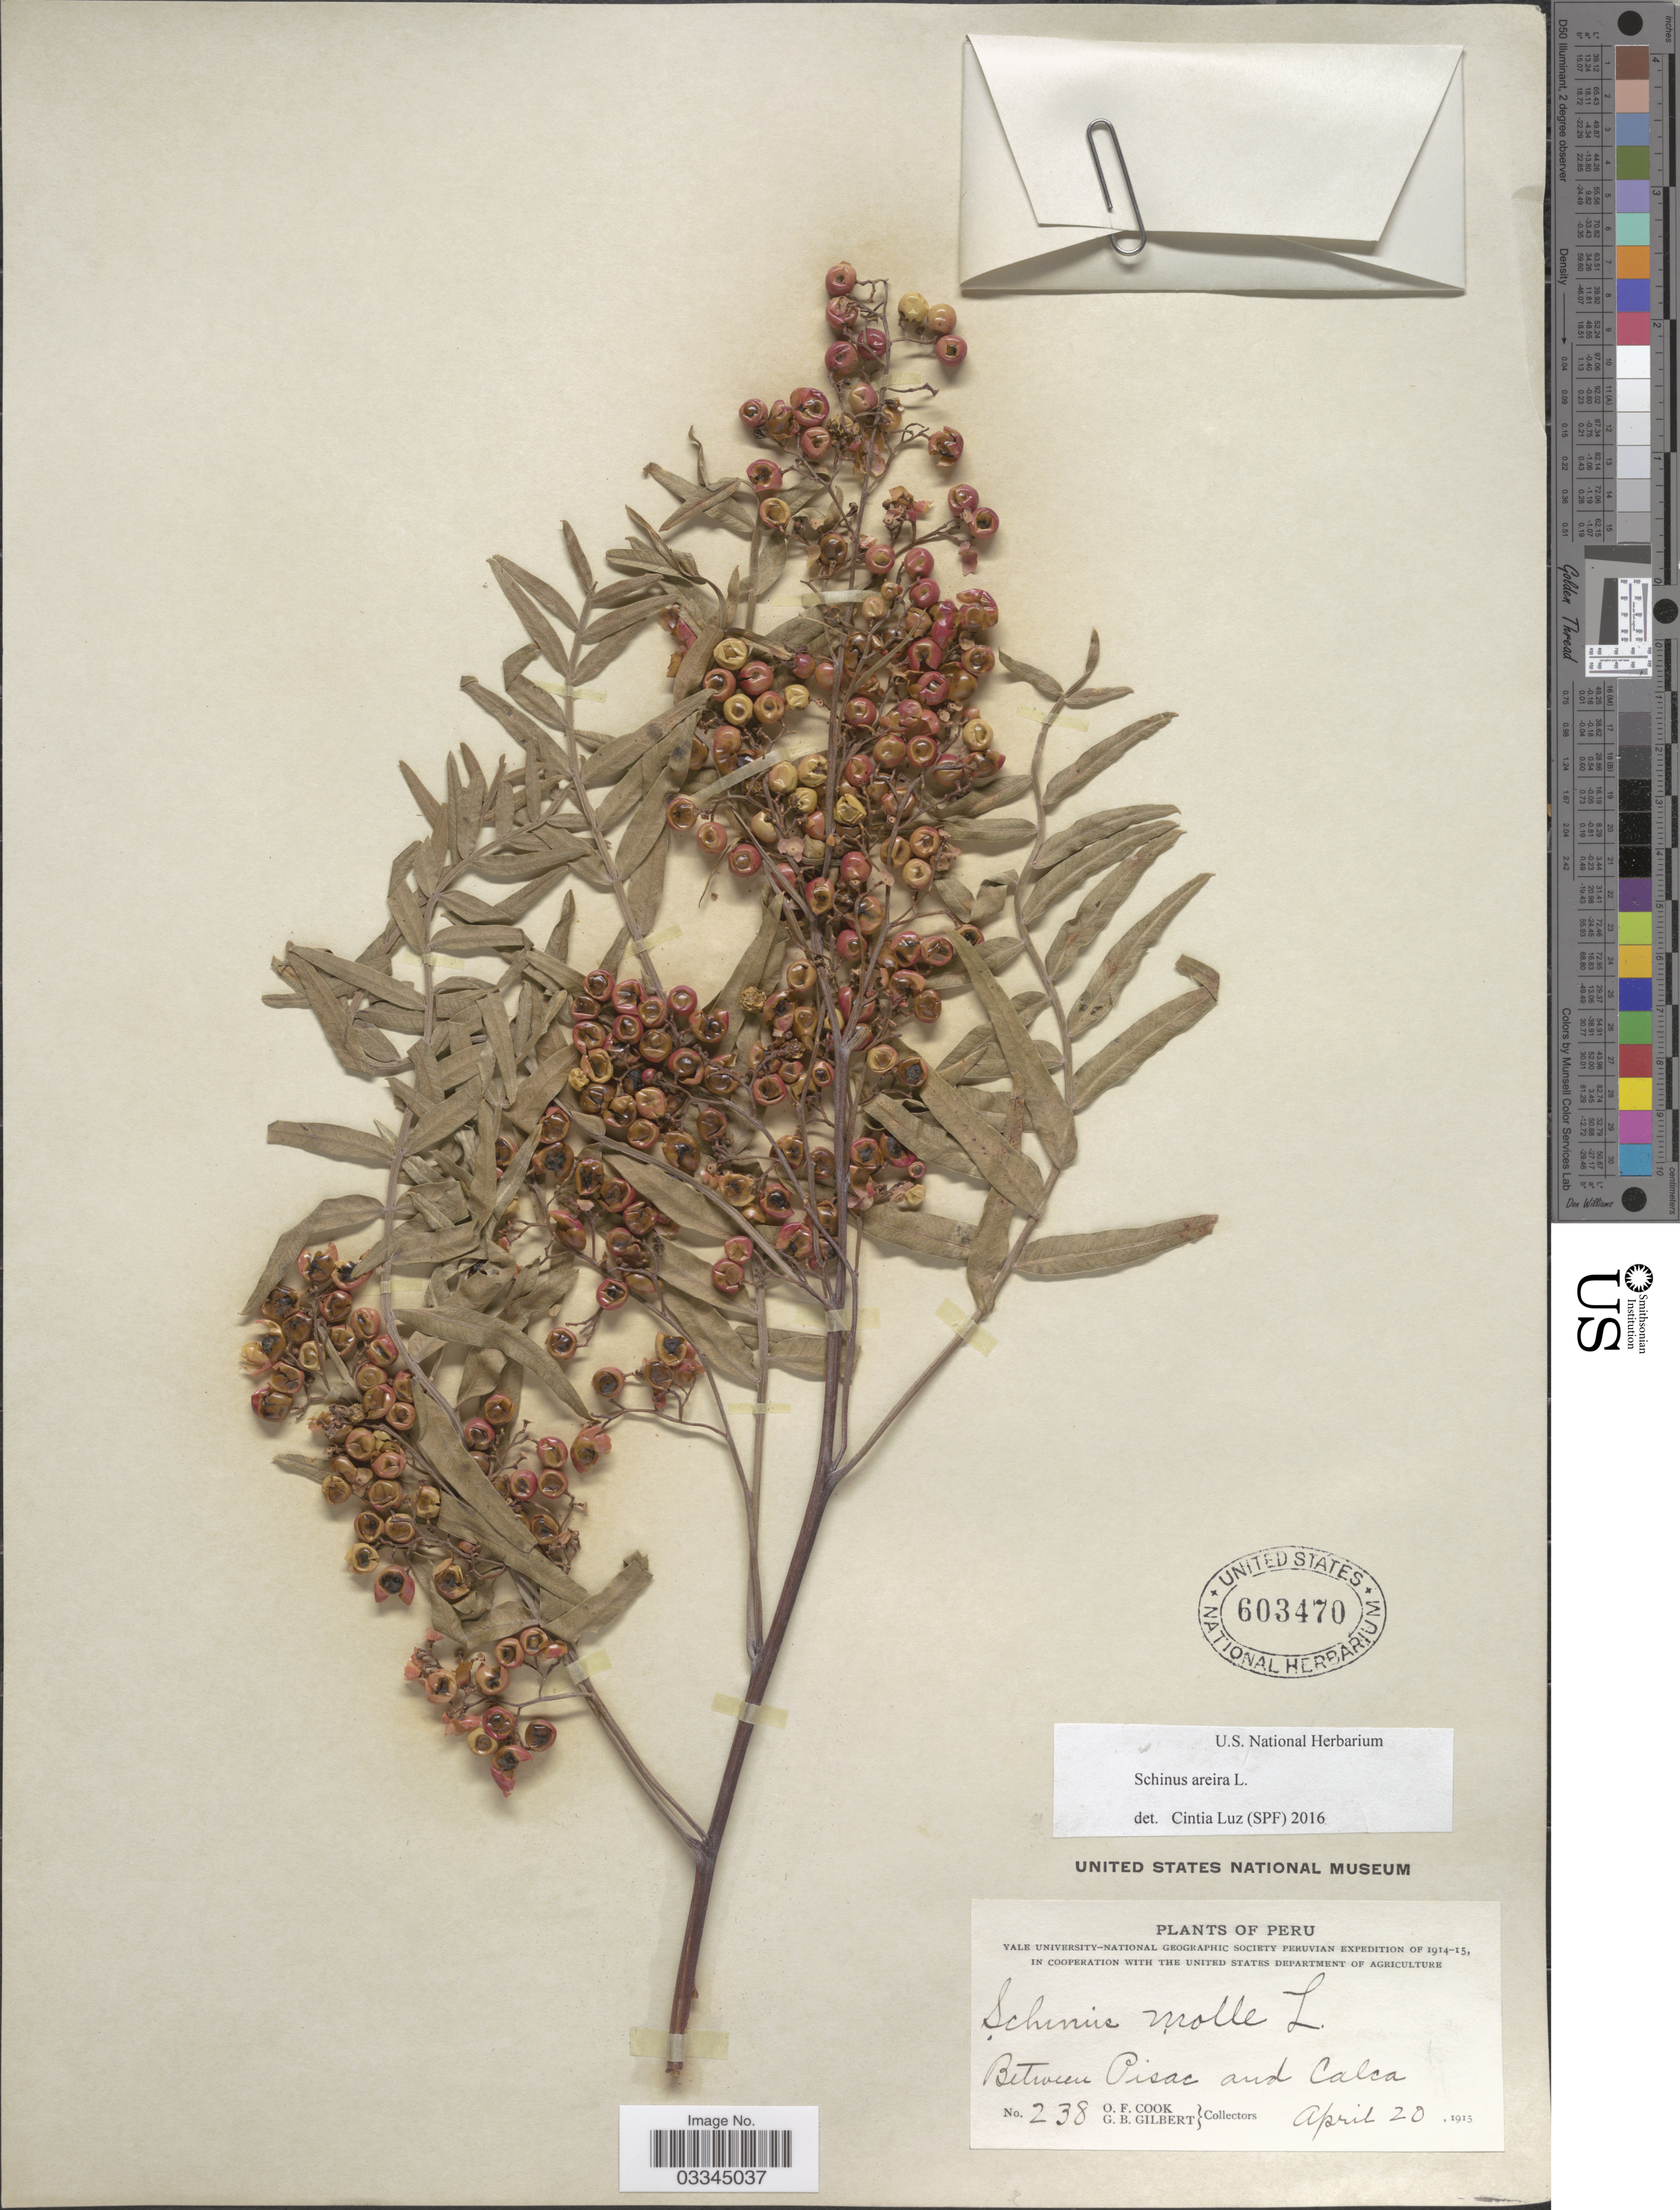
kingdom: Plantae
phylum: Tracheophyta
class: Magnoliopsida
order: Sapindales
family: Anacardiaceae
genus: Schinus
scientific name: Schinus areira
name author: L.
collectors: O. F. Cook & G. B. Gilbert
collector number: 238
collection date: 1915-04-20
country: Peru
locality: Between Pisac and Calca.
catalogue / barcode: US 603470